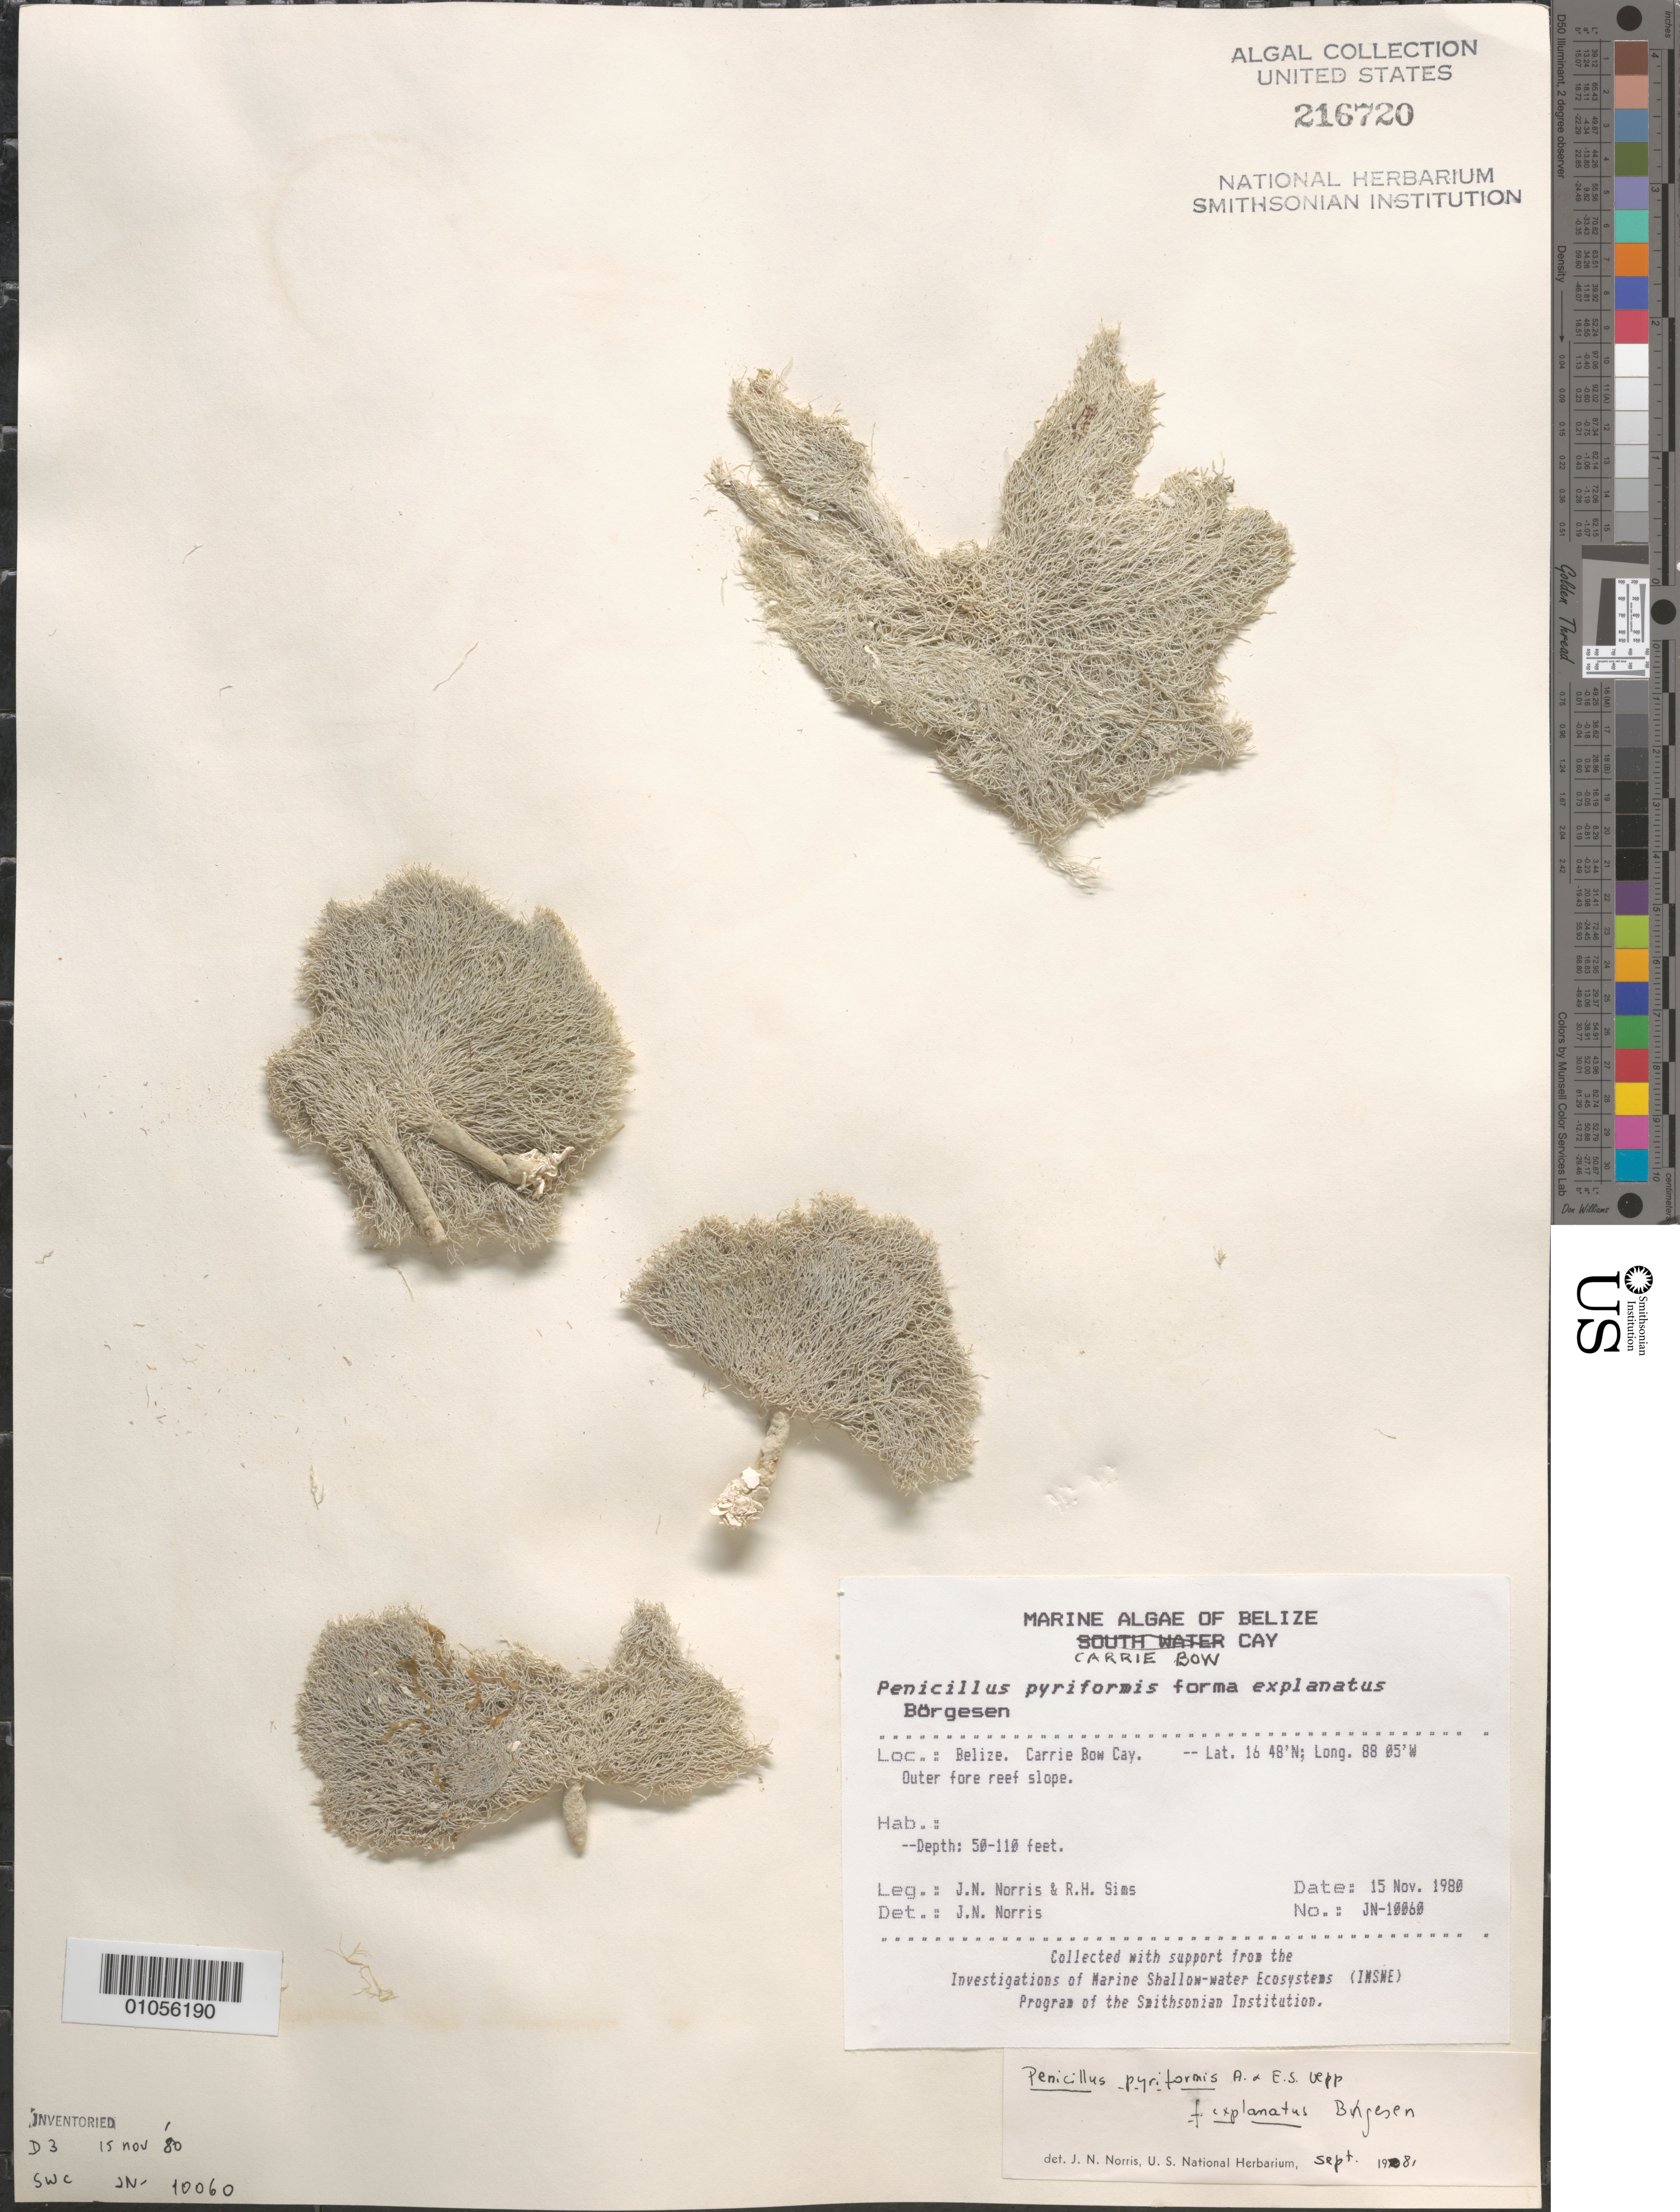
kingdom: Plantae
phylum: Chlorophyta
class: Ulvophyceae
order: Bryopsidales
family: Udoteaceae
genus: Penicillus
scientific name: Penicillus pyriformis f. explanatus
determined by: Norris, James N.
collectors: J. N. Norris & R. H. Sims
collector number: JN-10060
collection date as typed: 15 Nov 1980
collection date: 1980-11-15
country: Belize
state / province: Stann Creek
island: Carrie Bow Cay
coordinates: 16 48'N, 88 05'W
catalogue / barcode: US 216720